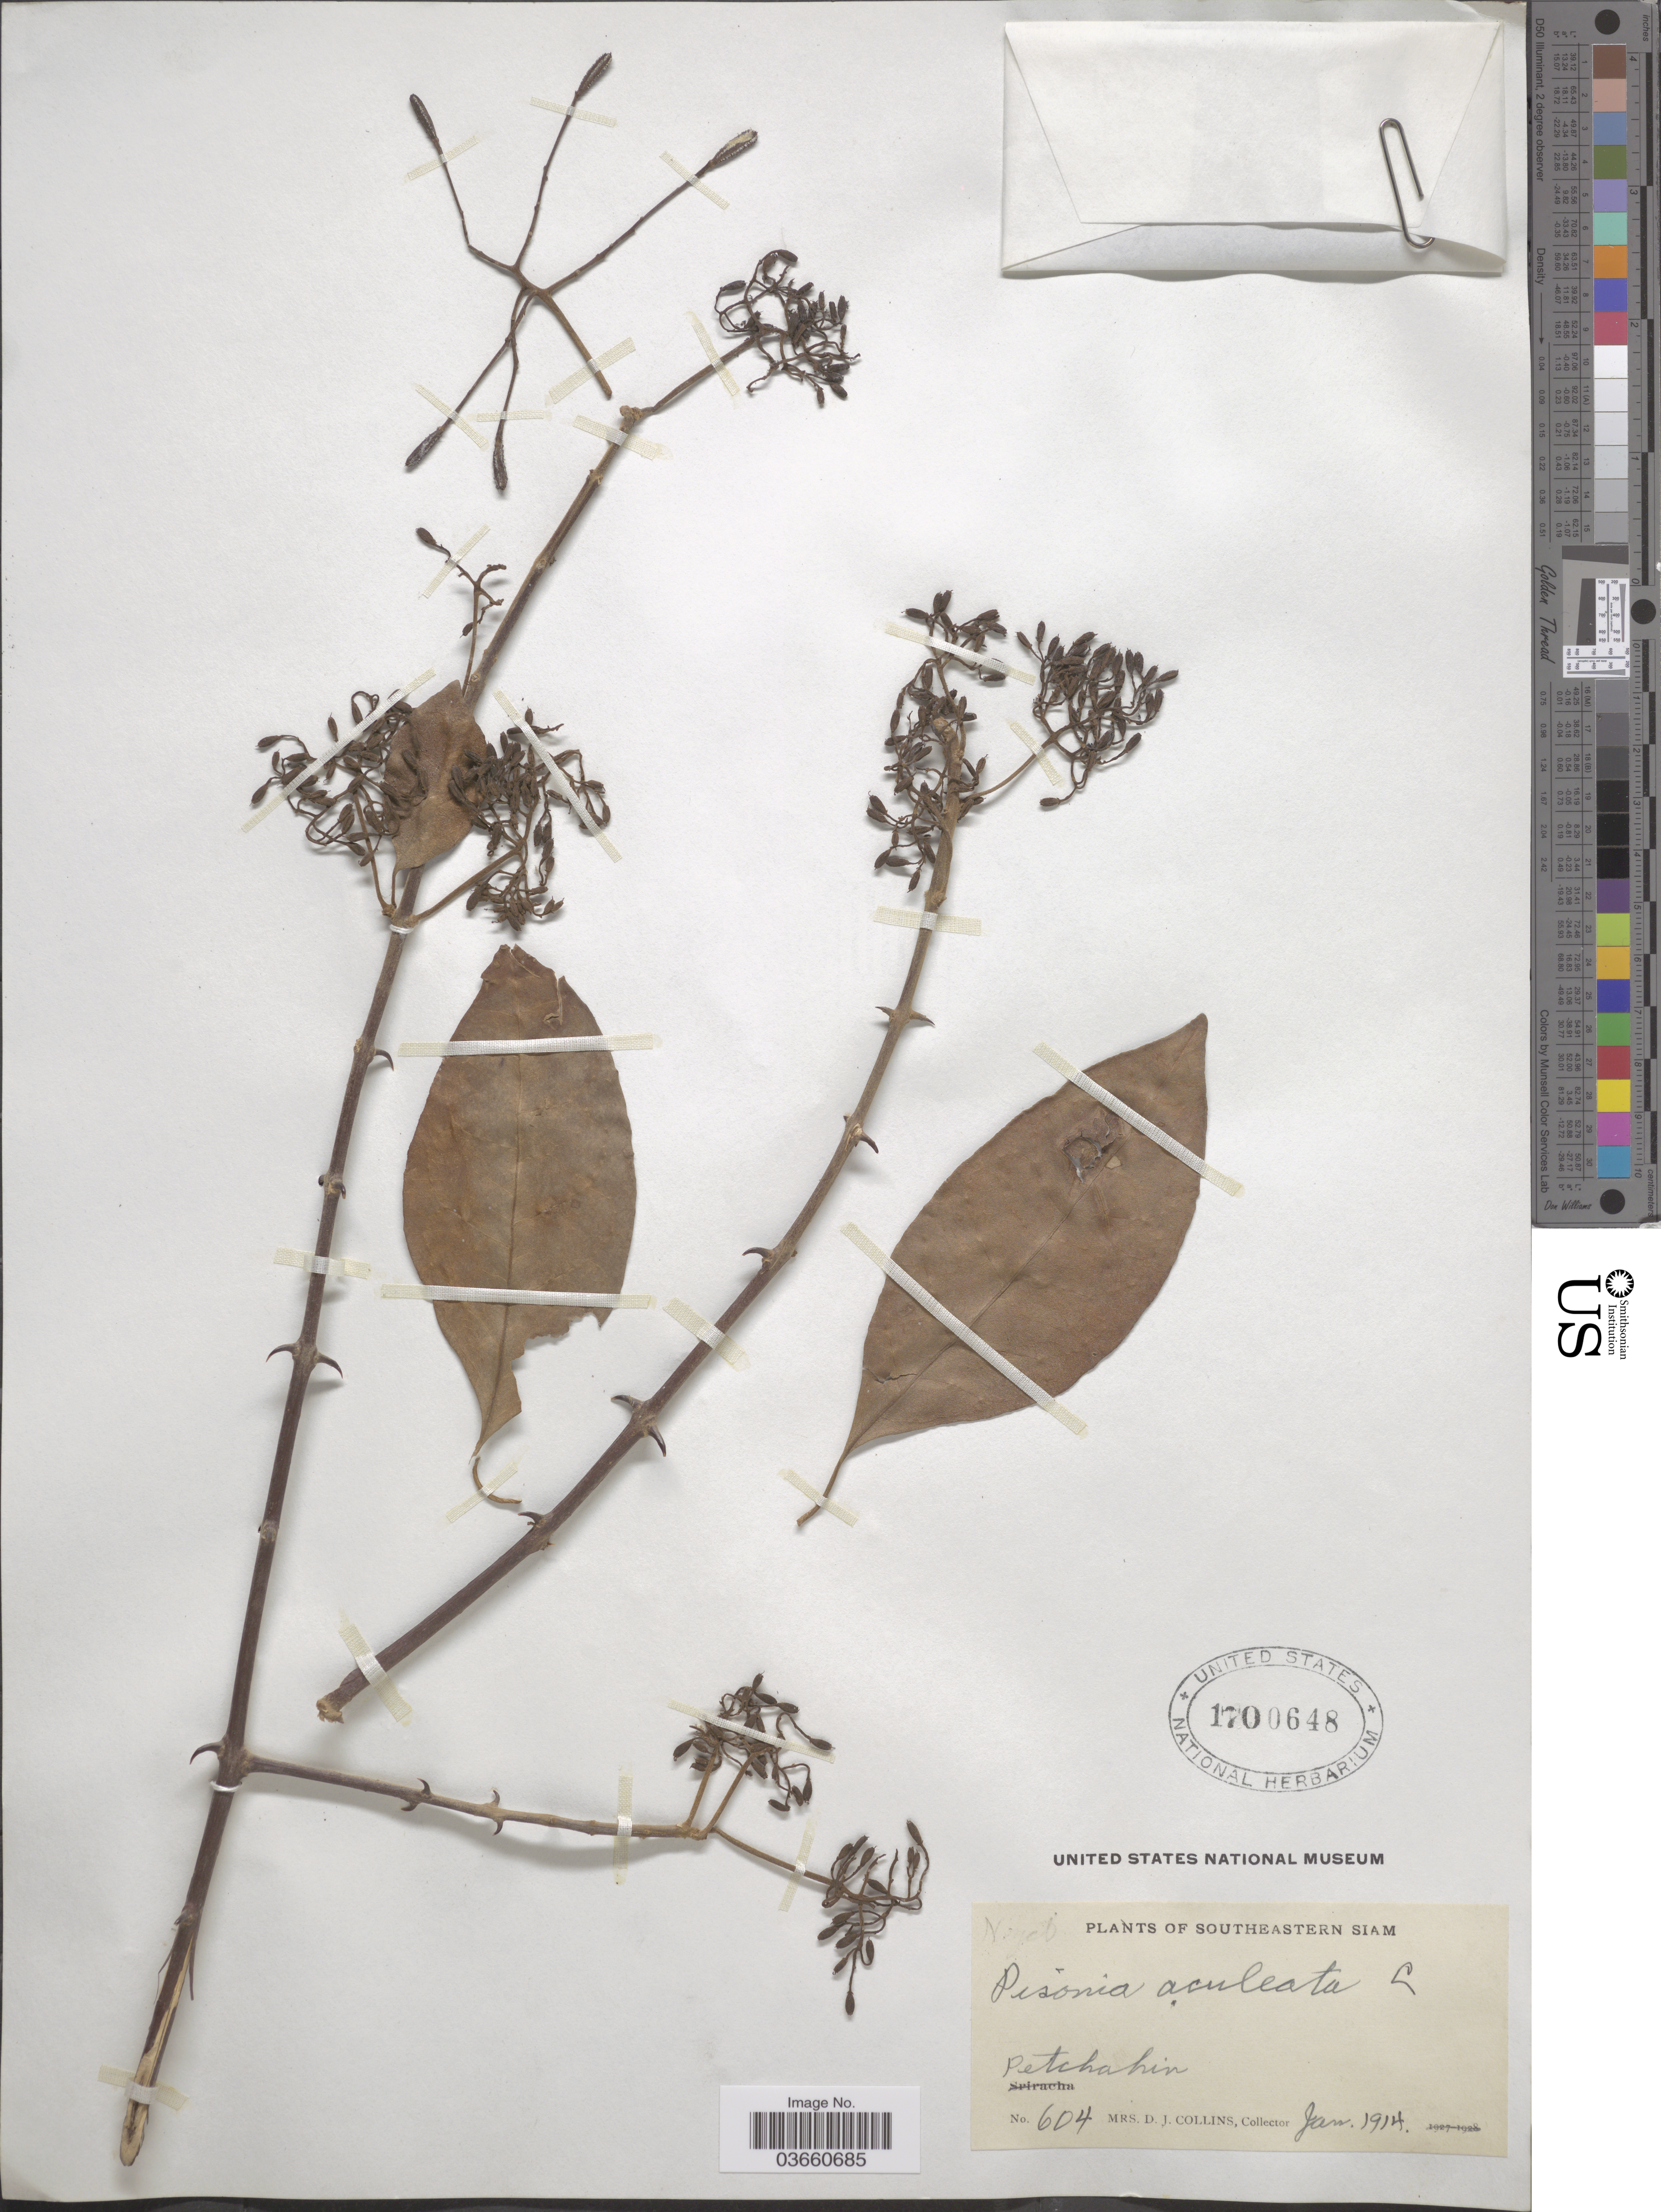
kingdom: Plantae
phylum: Tracheophyta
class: Magnoliopsida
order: Caryophyllales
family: Nyctaginaceae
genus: Pisonia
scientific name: Pisonia aculeata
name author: L.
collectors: Mrs. D. J. Collins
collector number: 604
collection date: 1914-01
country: Thailand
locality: Southeastern Siam. Petchahin.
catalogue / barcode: US 1700648